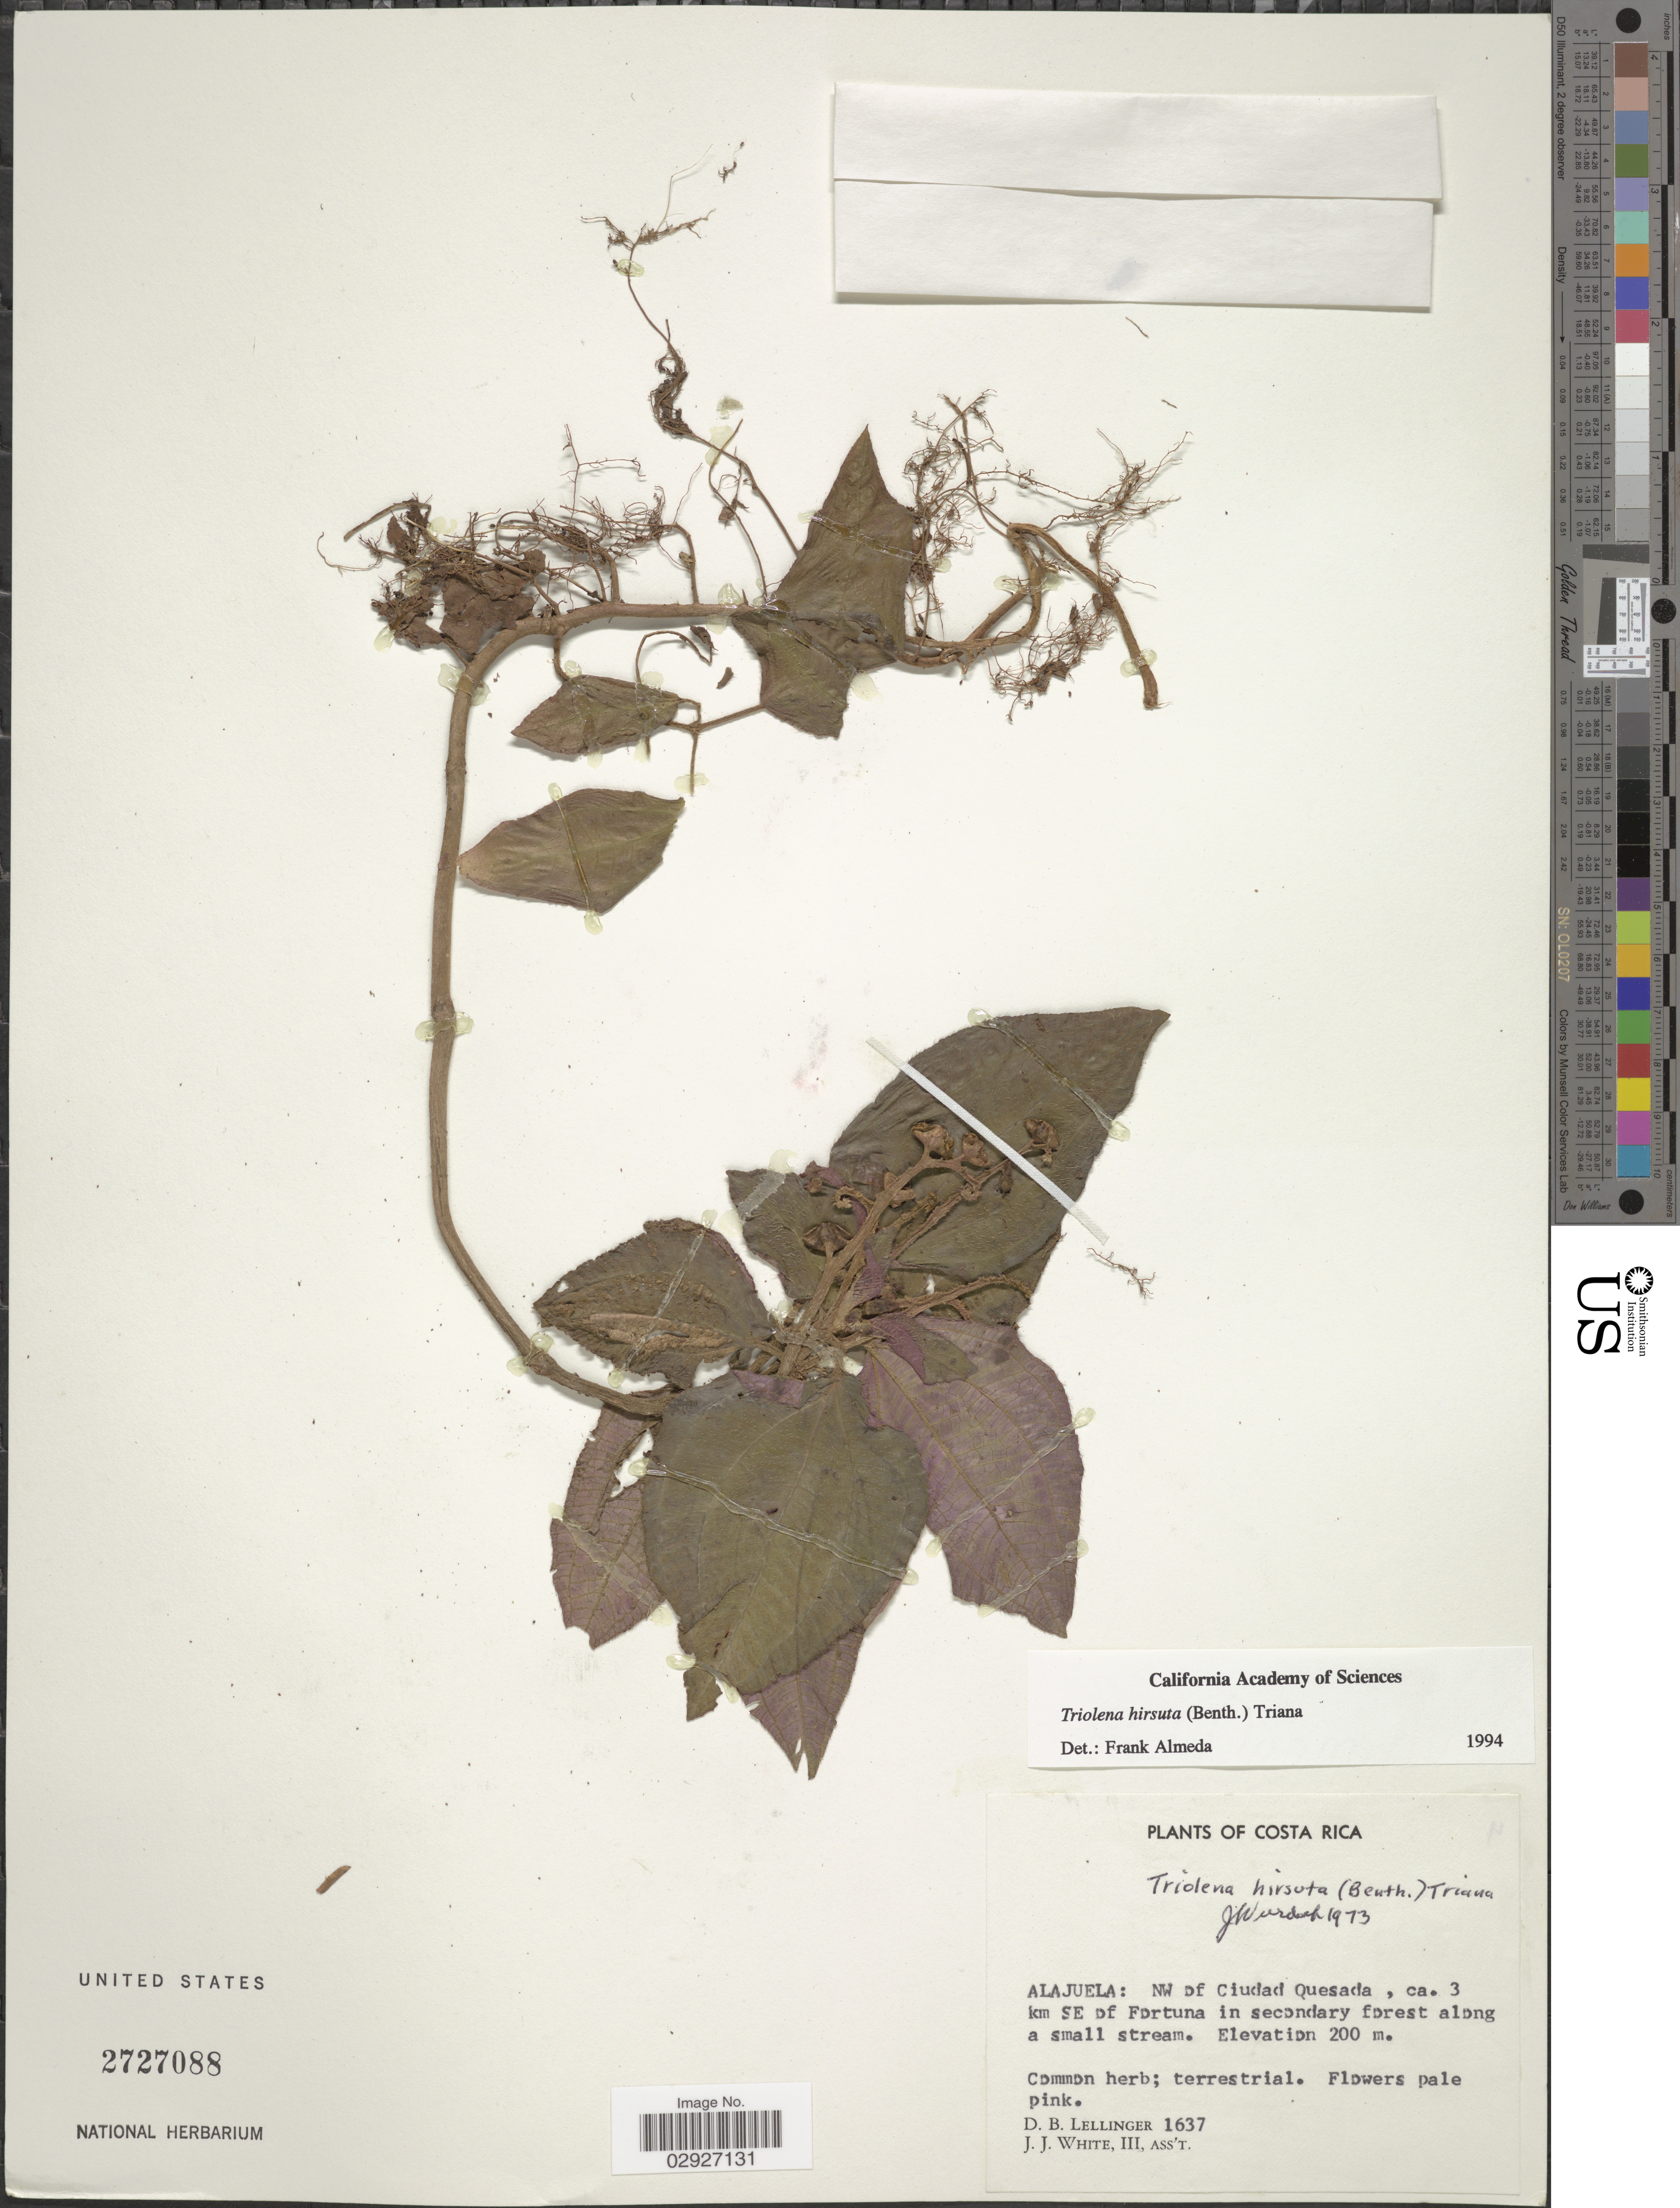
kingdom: Plantae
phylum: Tracheophyta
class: Magnoliopsida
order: Myrtales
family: Melastomataceae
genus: Triolena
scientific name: Triolena hirsuta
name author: (Benth.) Triana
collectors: D. B. Lellinger & J. J. White III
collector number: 1637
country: Costa Rica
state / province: Alajuela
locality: NW of Ciudad Quesada, ca. 3 km SE of Fortuna in secondary forest along a small stream.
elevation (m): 200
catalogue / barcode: US 2727088